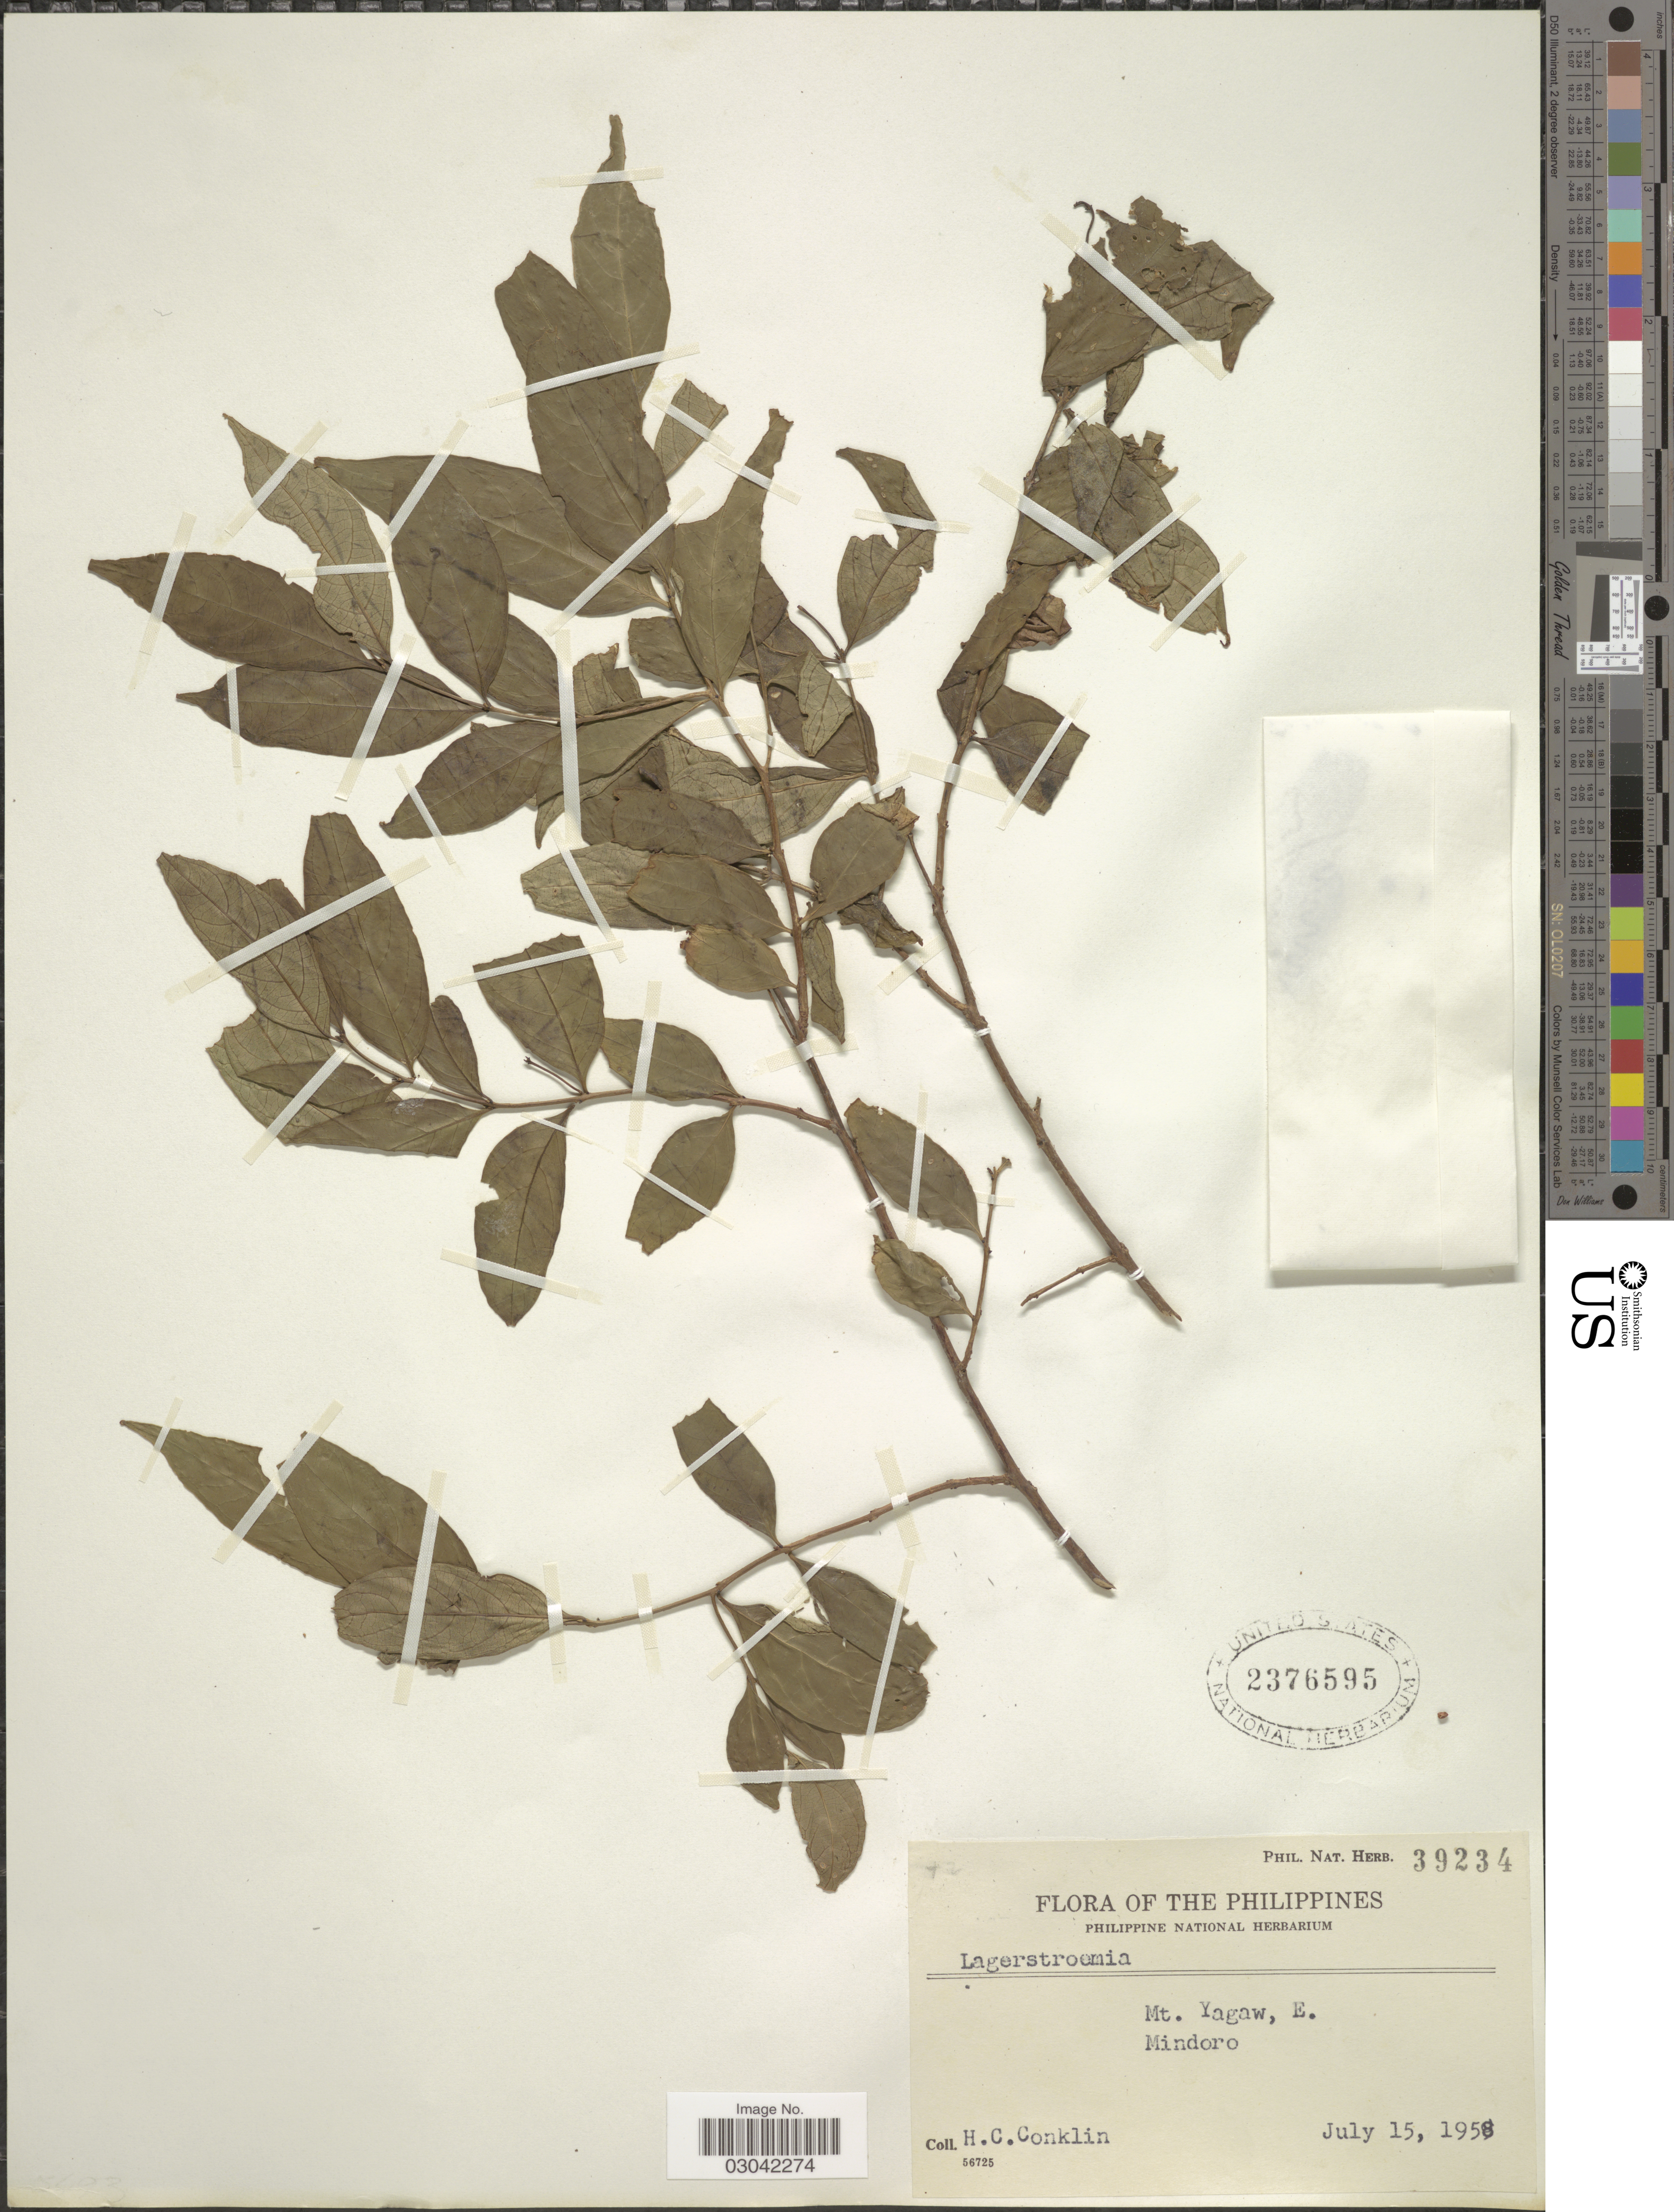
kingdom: Plantae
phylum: Tracheophyta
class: Magnoliopsida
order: Myrtales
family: Lythraceae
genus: Lagerstroemia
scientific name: Lagerstroemia sp.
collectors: H. Conklin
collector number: Phil. Nat. Herb. 39234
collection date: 1958-07-15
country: Philippines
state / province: Mimaropa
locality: Mt. Yagaw, E. Mindoro.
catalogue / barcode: US 2376595